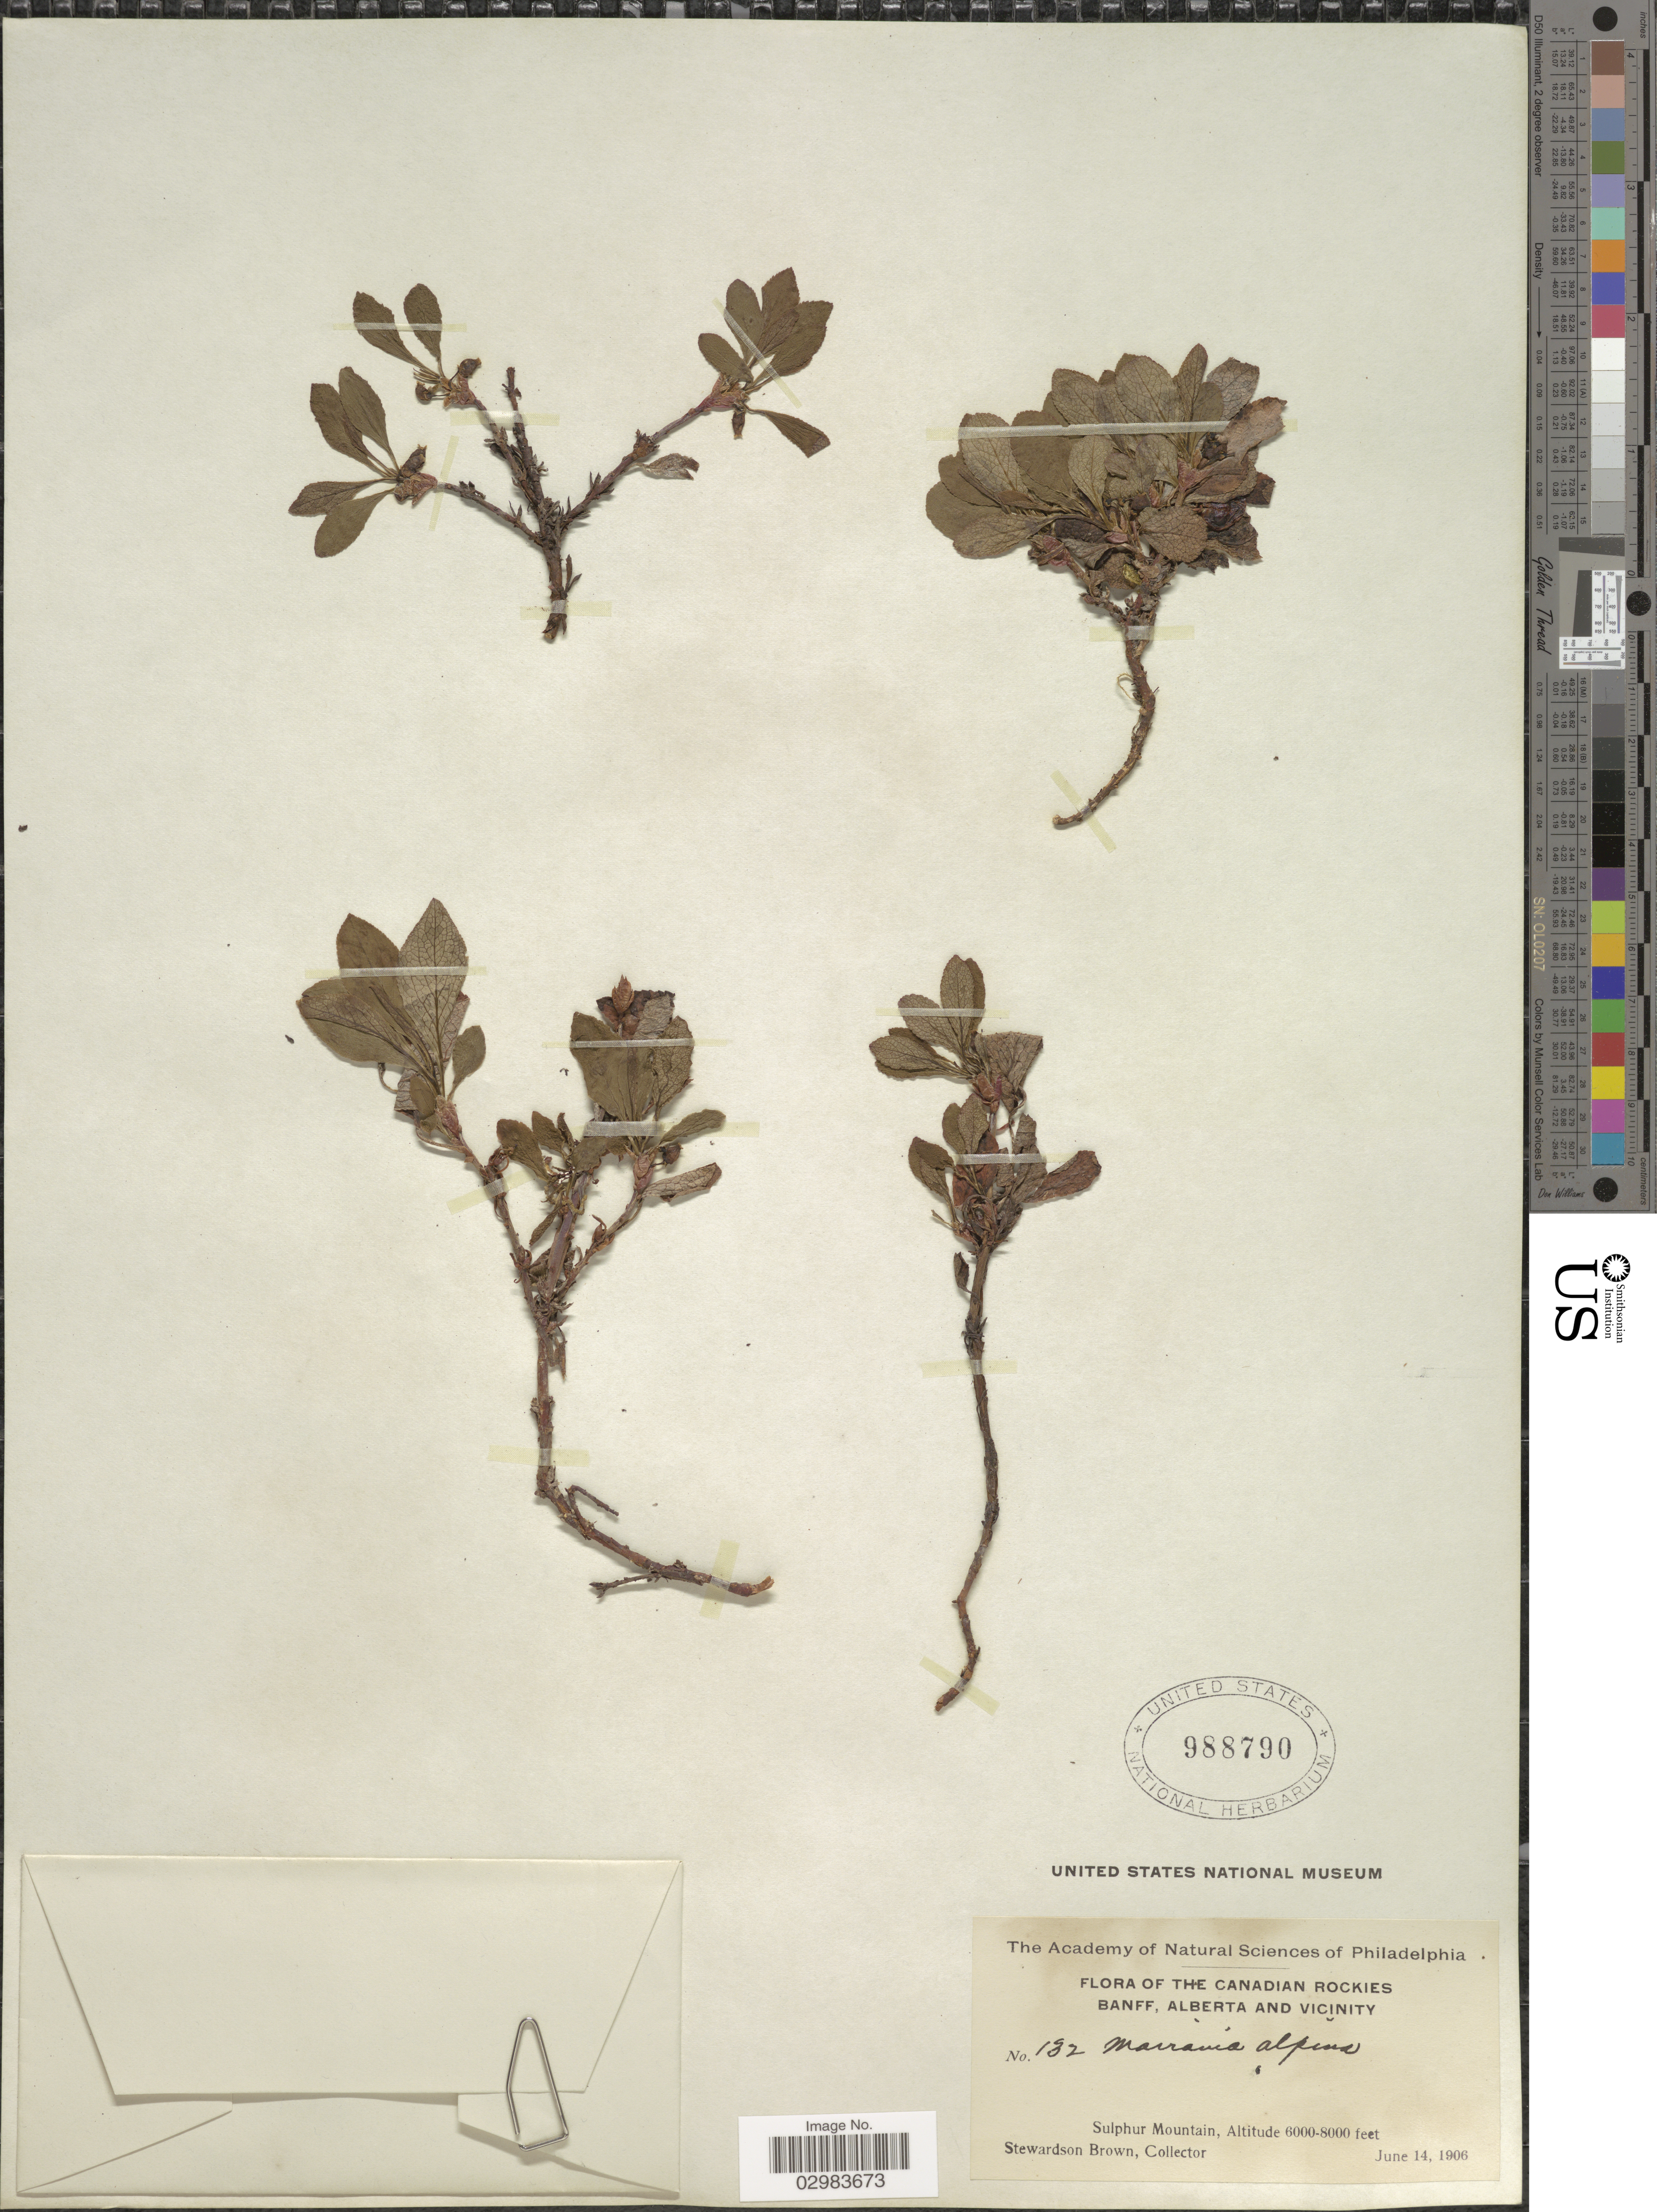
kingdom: Plantae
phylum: Tracheophyta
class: Magnoliopsida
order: Ericales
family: Ericaceae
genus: Arctostaphylos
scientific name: Arctostaphylos alpina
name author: (L.) Spreng.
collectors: S. Brown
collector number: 132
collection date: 1906-06-14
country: Canada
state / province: Alberta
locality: Canadian Rockies Banff, Alberta and Vicinity. Sulphur Mountain.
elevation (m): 1829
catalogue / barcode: US 988790